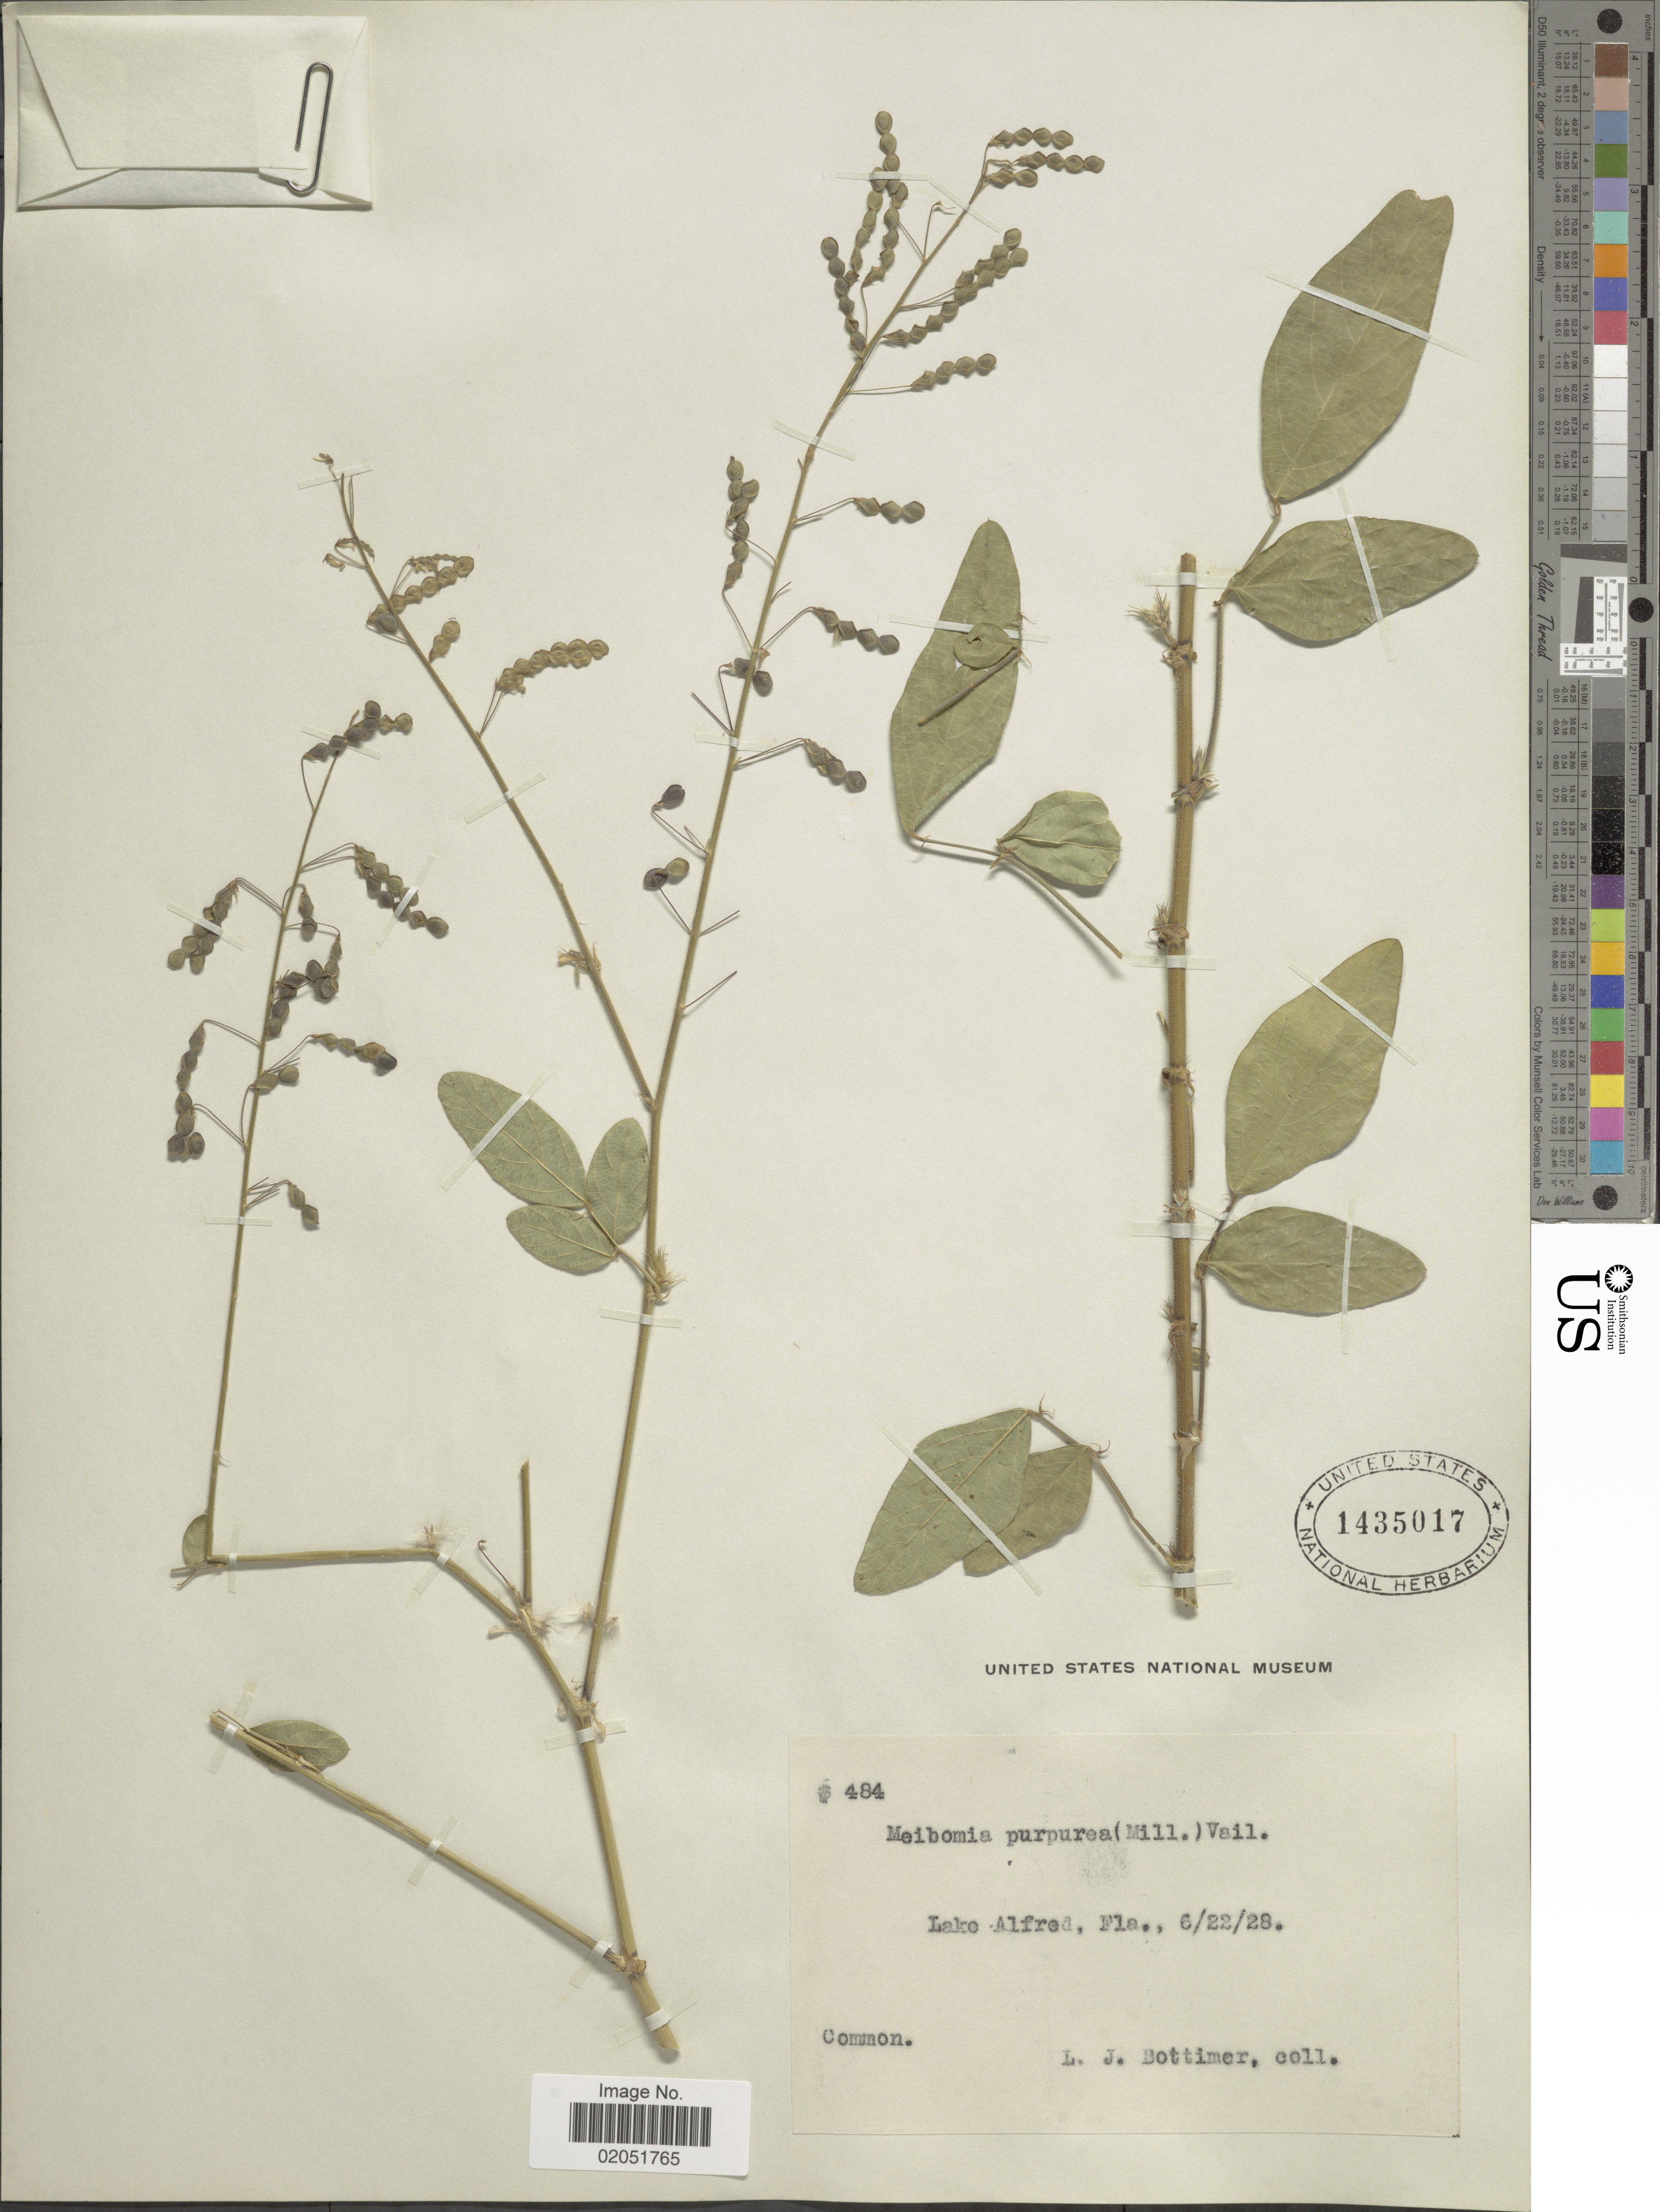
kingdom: Plantae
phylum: Tracheophyta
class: Magnoliopsida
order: Fabales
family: Fabaceae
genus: Desmodium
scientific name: Desmodium tortuosum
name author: (Sw.) DC.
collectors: L. Bottimer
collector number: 484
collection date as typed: Transcribed d/m/y: 22/6/28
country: United States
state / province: Florida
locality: Lake Alfred, Fla.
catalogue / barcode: US 1435017